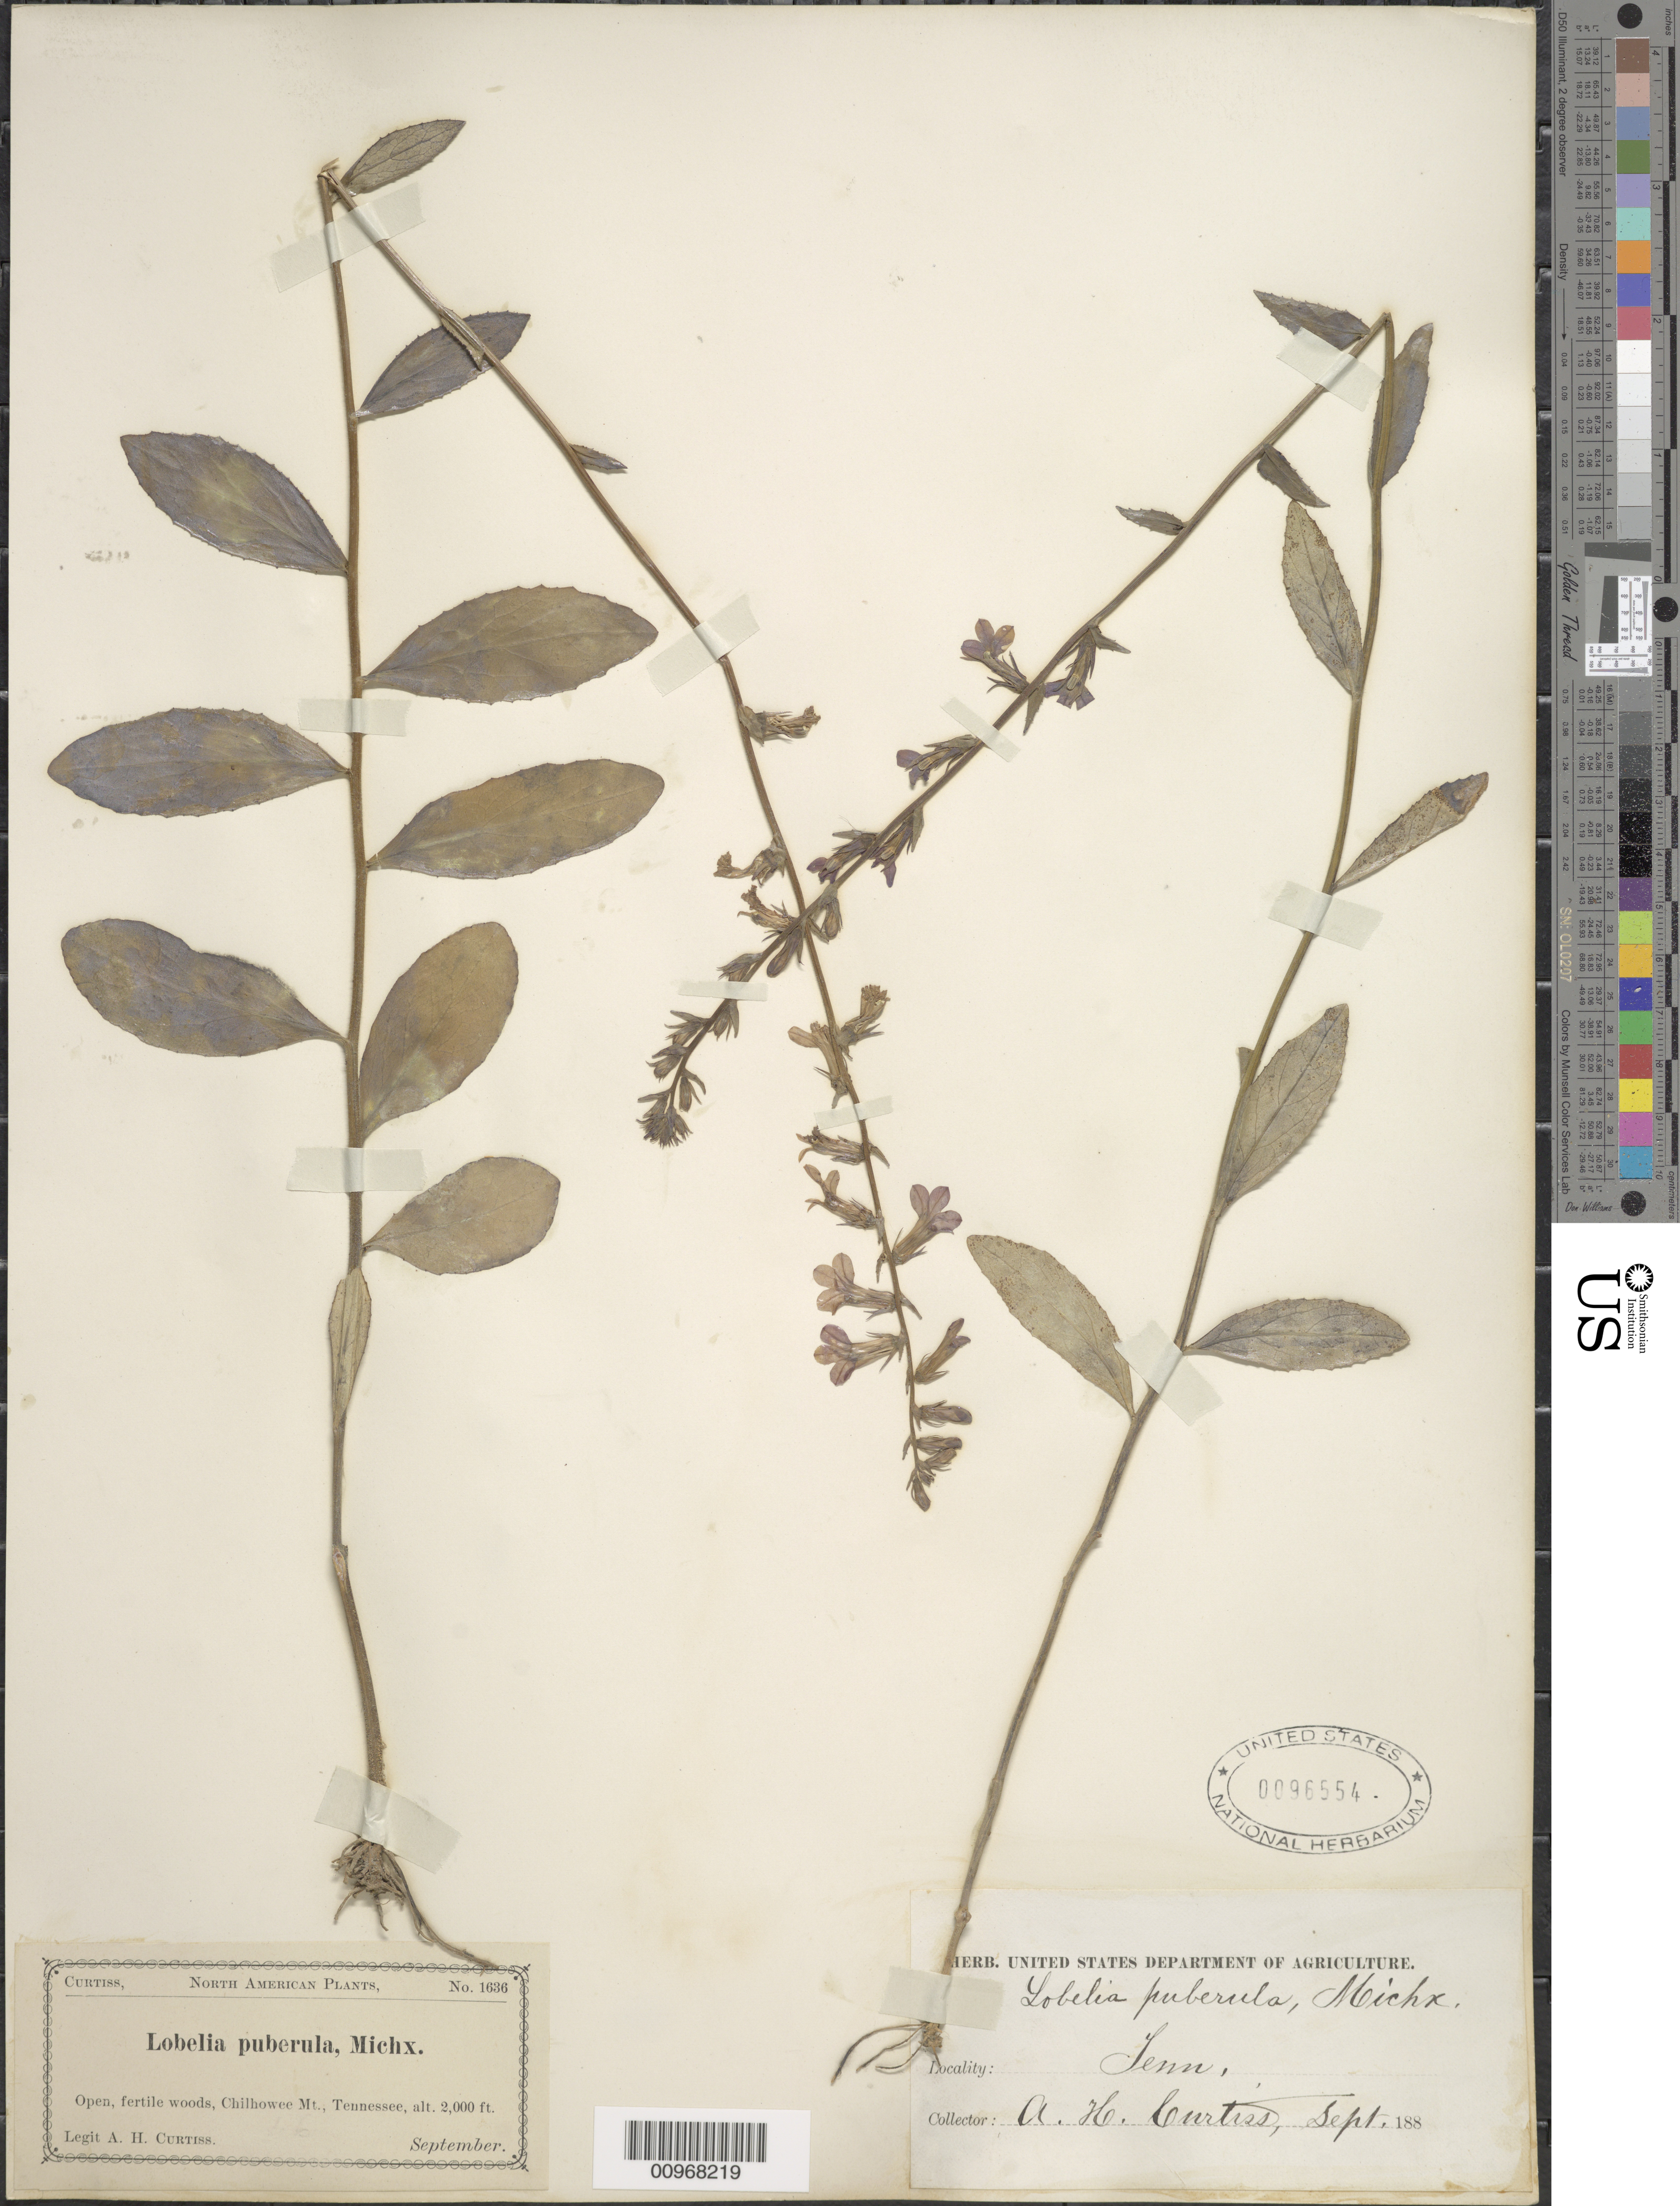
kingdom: Plantae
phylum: Tracheophyta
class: Magnoliopsida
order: Asterales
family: Campanulaceae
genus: Lobelia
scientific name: Lobelia puberula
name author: Michx.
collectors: A. H. Curtiss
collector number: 1636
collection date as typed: Sept. 188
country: United States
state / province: Tennessee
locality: Chilhowee Mt.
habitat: open fertile woods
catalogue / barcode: US 96554